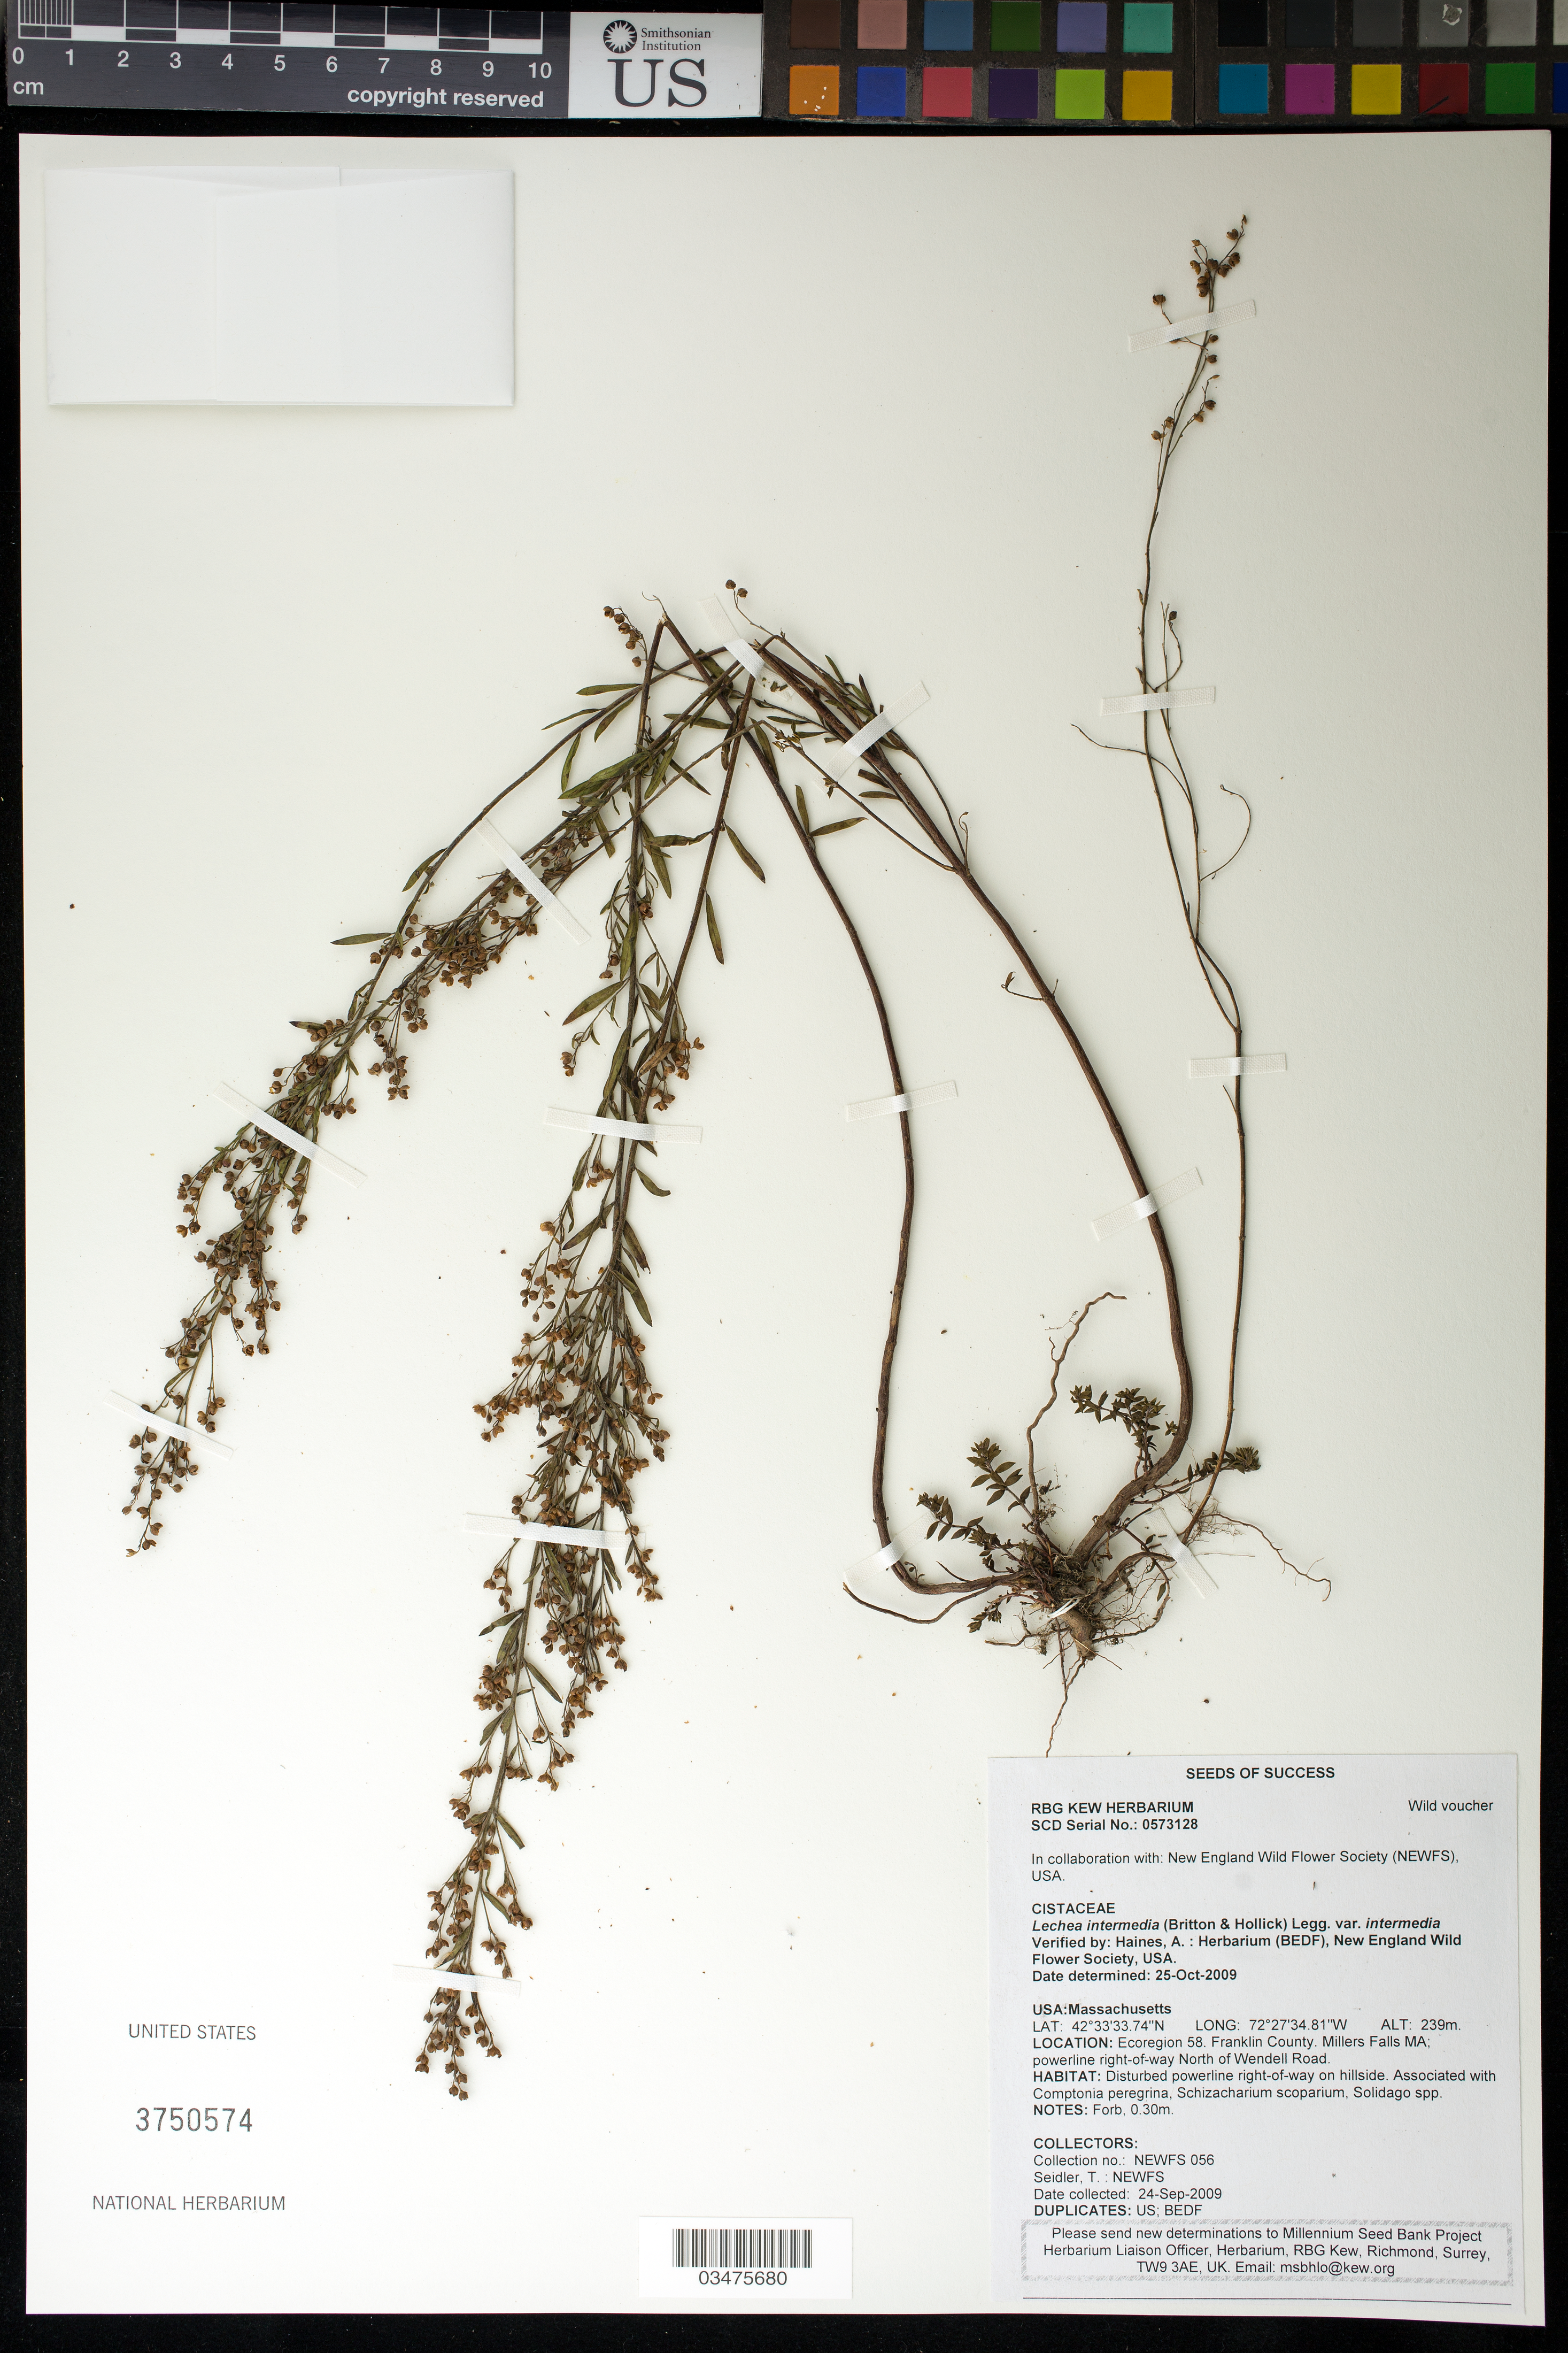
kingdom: Plantae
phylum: Tracheophyta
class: Magnoliopsida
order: Malvales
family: Cistaceae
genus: Lechea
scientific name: Lechea intermedia var. intermedia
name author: Legg. ex Britton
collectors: T. Seidler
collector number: NEWFS 056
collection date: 2009-09-24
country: United States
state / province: Massachusetts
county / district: Franklin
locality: Millers Falls, powerline N of Wendell Rd.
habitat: Hillside. With Solidago sp., Comptonia peregrina, ect.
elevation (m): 239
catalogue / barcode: US 3750574